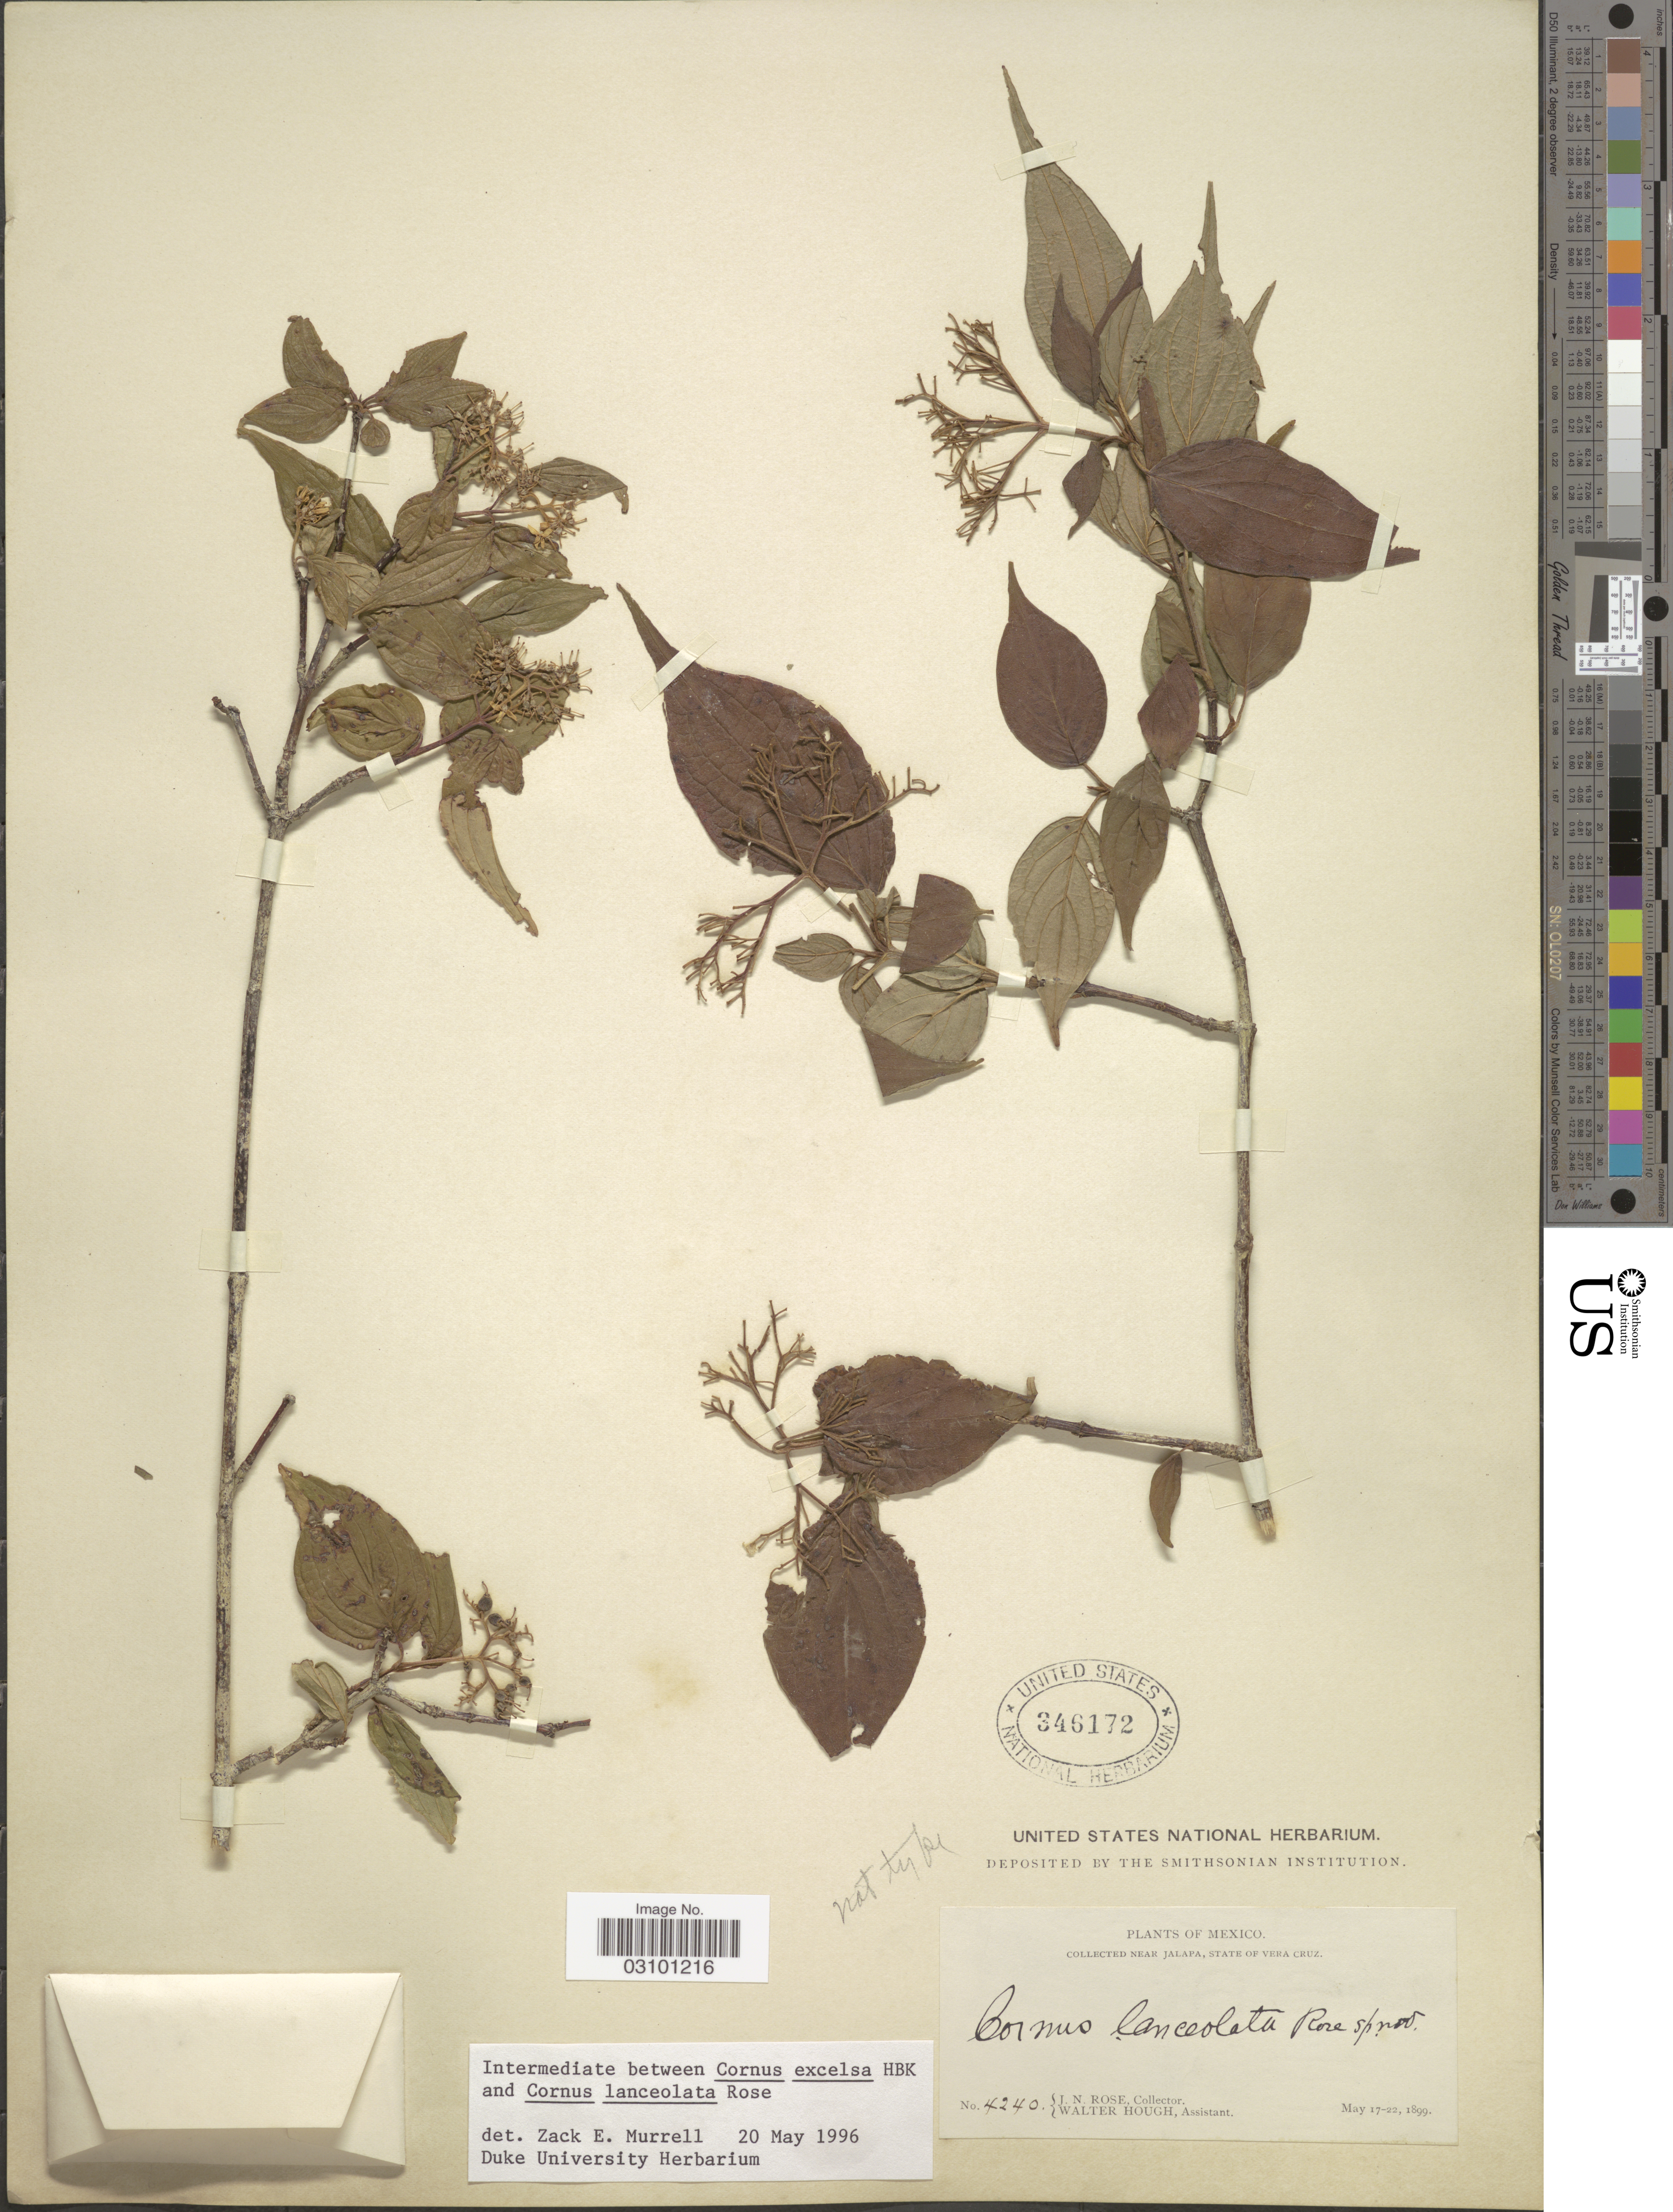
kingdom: Plantae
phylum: Tracheophyta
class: Magnoliopsida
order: Cornales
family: Cornaceae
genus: Cornus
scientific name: Cornus excelsa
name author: Kunth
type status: Possible Type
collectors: J. N. Rose & W. Hough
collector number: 4240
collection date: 1899-05-17/1899-05-22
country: Mexico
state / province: Veracruz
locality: Near Jalapa, state of Vera Cruz.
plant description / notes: Type collection of Cornus lanceolata Rose? Protologue confusingly cites both Pringle 8199 (from Veracruz) and "Type", Rose & Hough 8199 (from Morelos) (but Rose 8199 at US is Pinus strobus from Pennsylvania). Rose & Hough 4240 and 4422 are also cited. From the introduction (p. III), types deposited at US, but Rose appears to have made a citation error and lectotypifiction of this name is probably needed. None of the US sheets is annotated as type material, by Rose or any subsequent researchers.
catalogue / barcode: US 346172